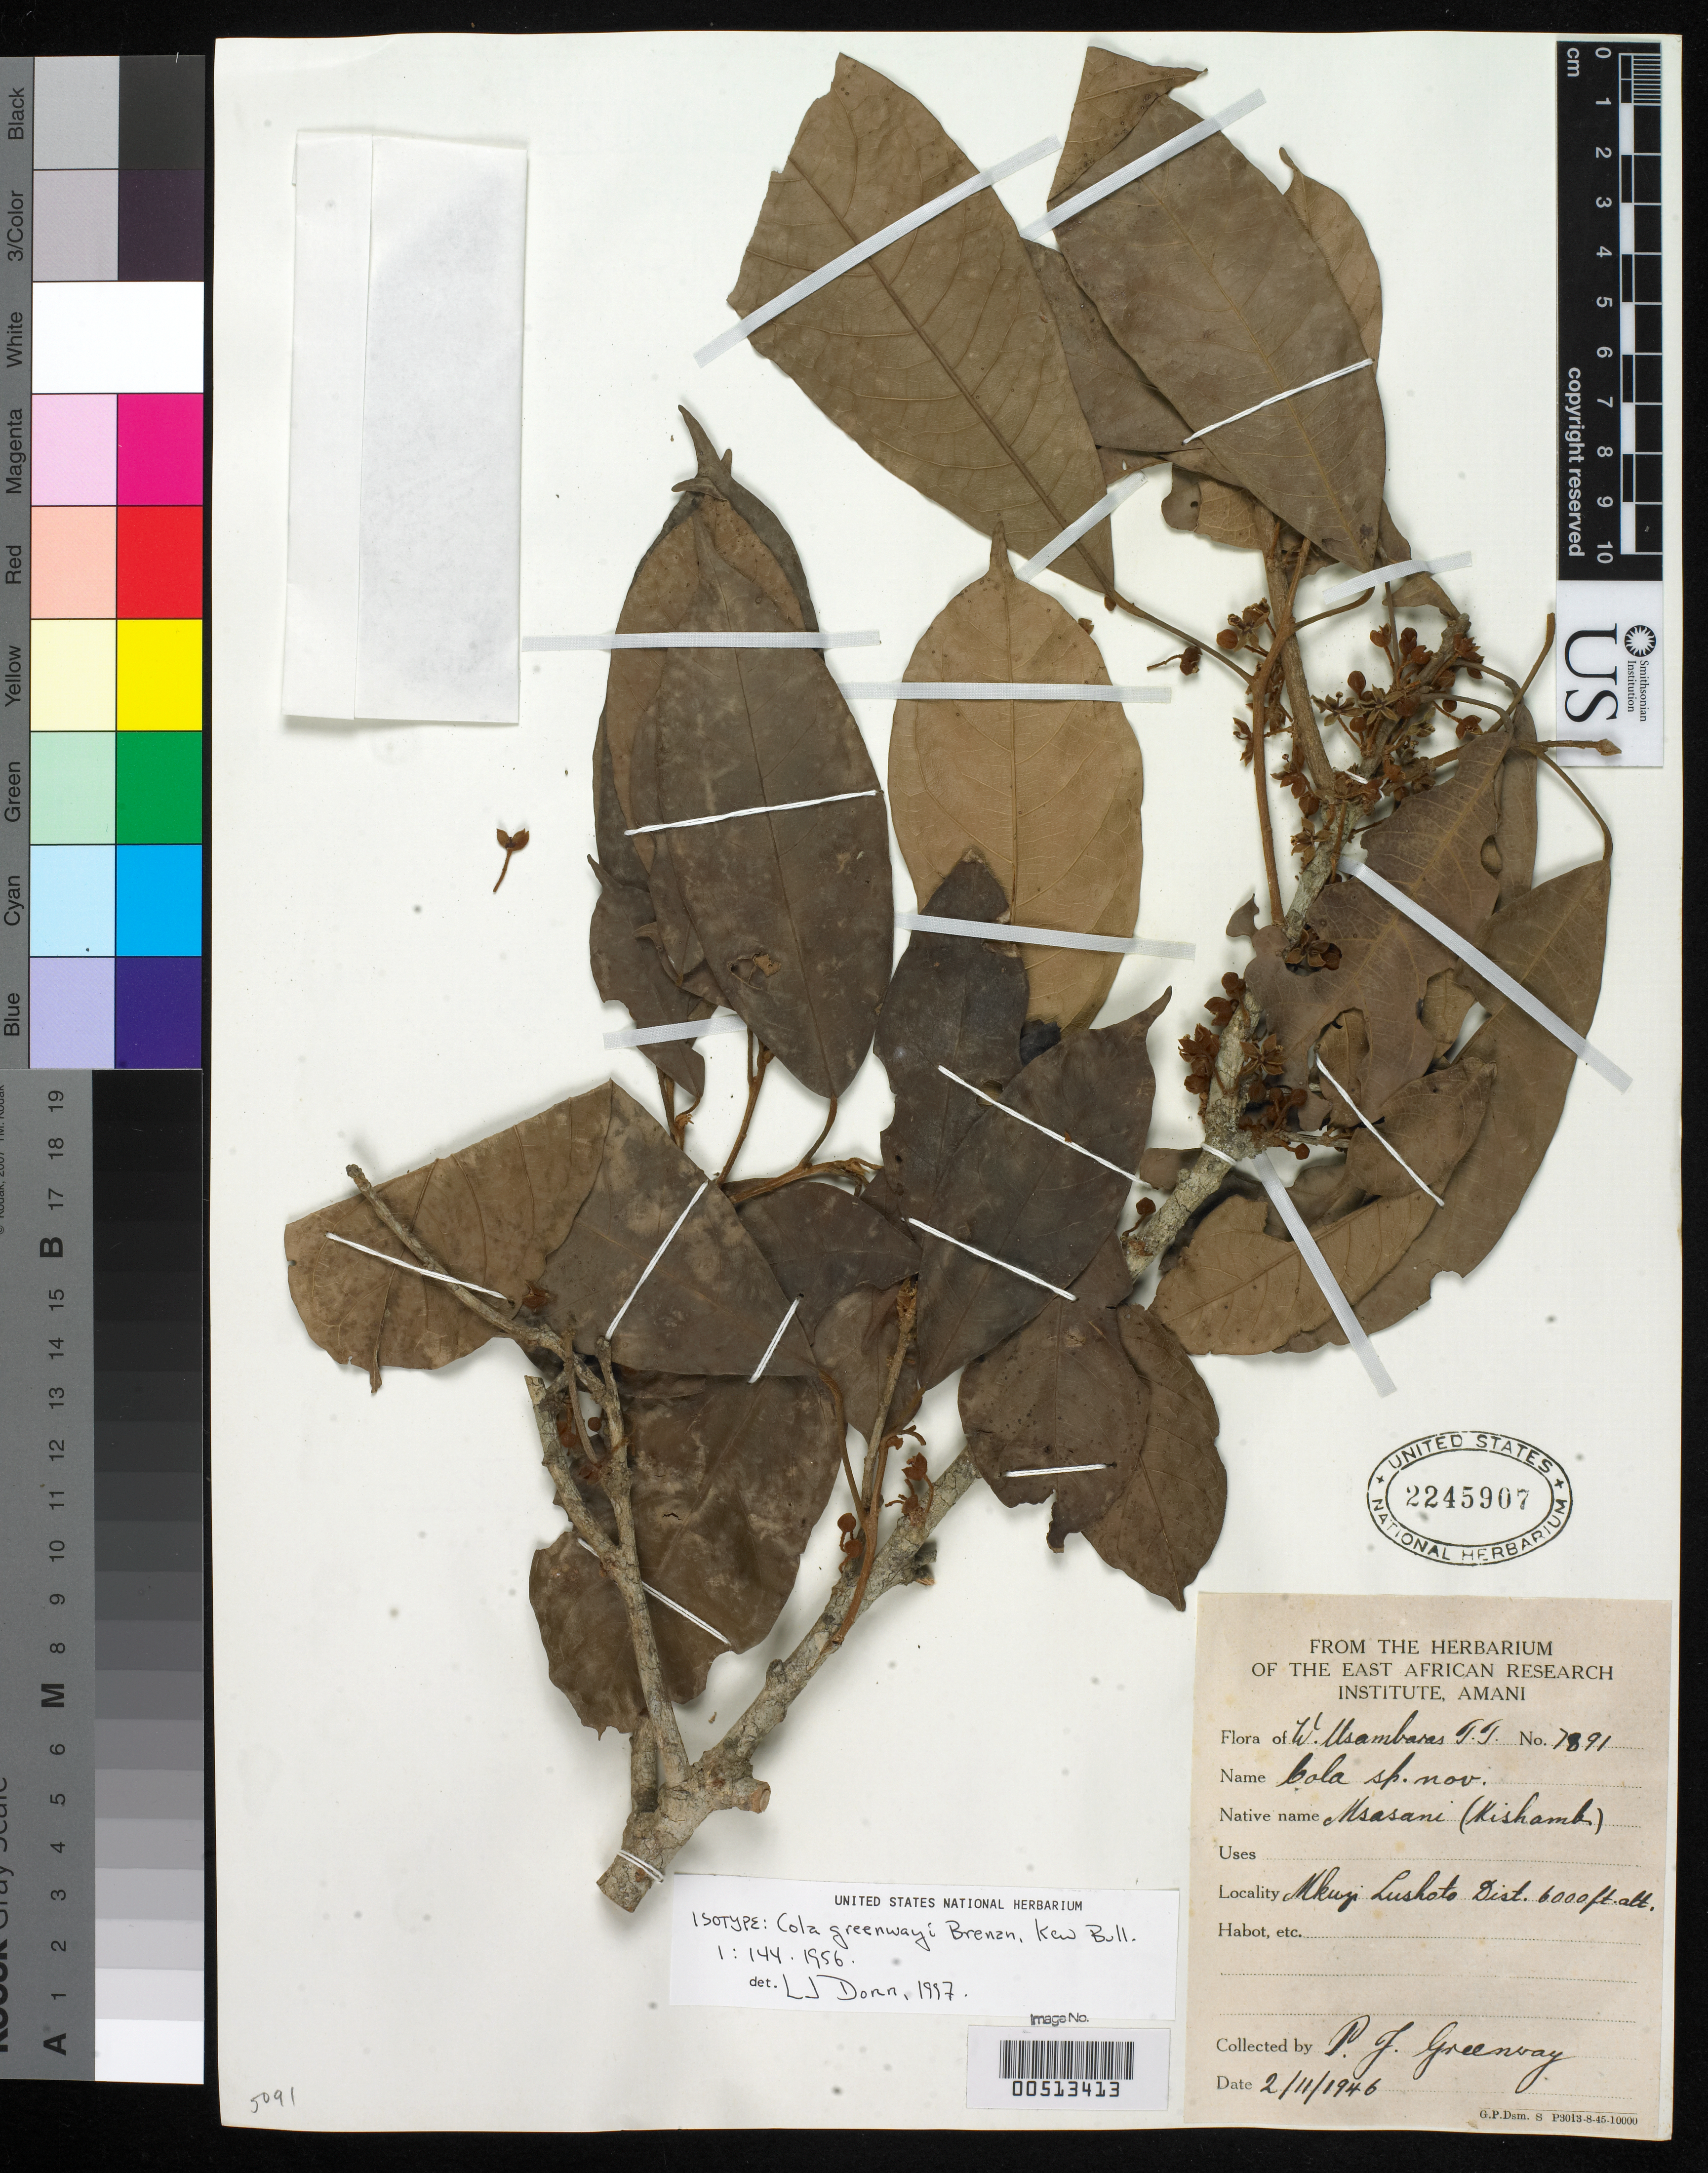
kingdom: Plantae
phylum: Tracheophyta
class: Magnoliopsida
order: Malvales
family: Malvaceae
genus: Cola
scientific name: Cola greenwayi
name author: Brenan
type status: Isotype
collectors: P. J. Greenway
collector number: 7891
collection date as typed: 02 Nov 1946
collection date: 1946-11-02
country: Tanzania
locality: Usambara, Mkuzi. Lushoto.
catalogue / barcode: US 2245907